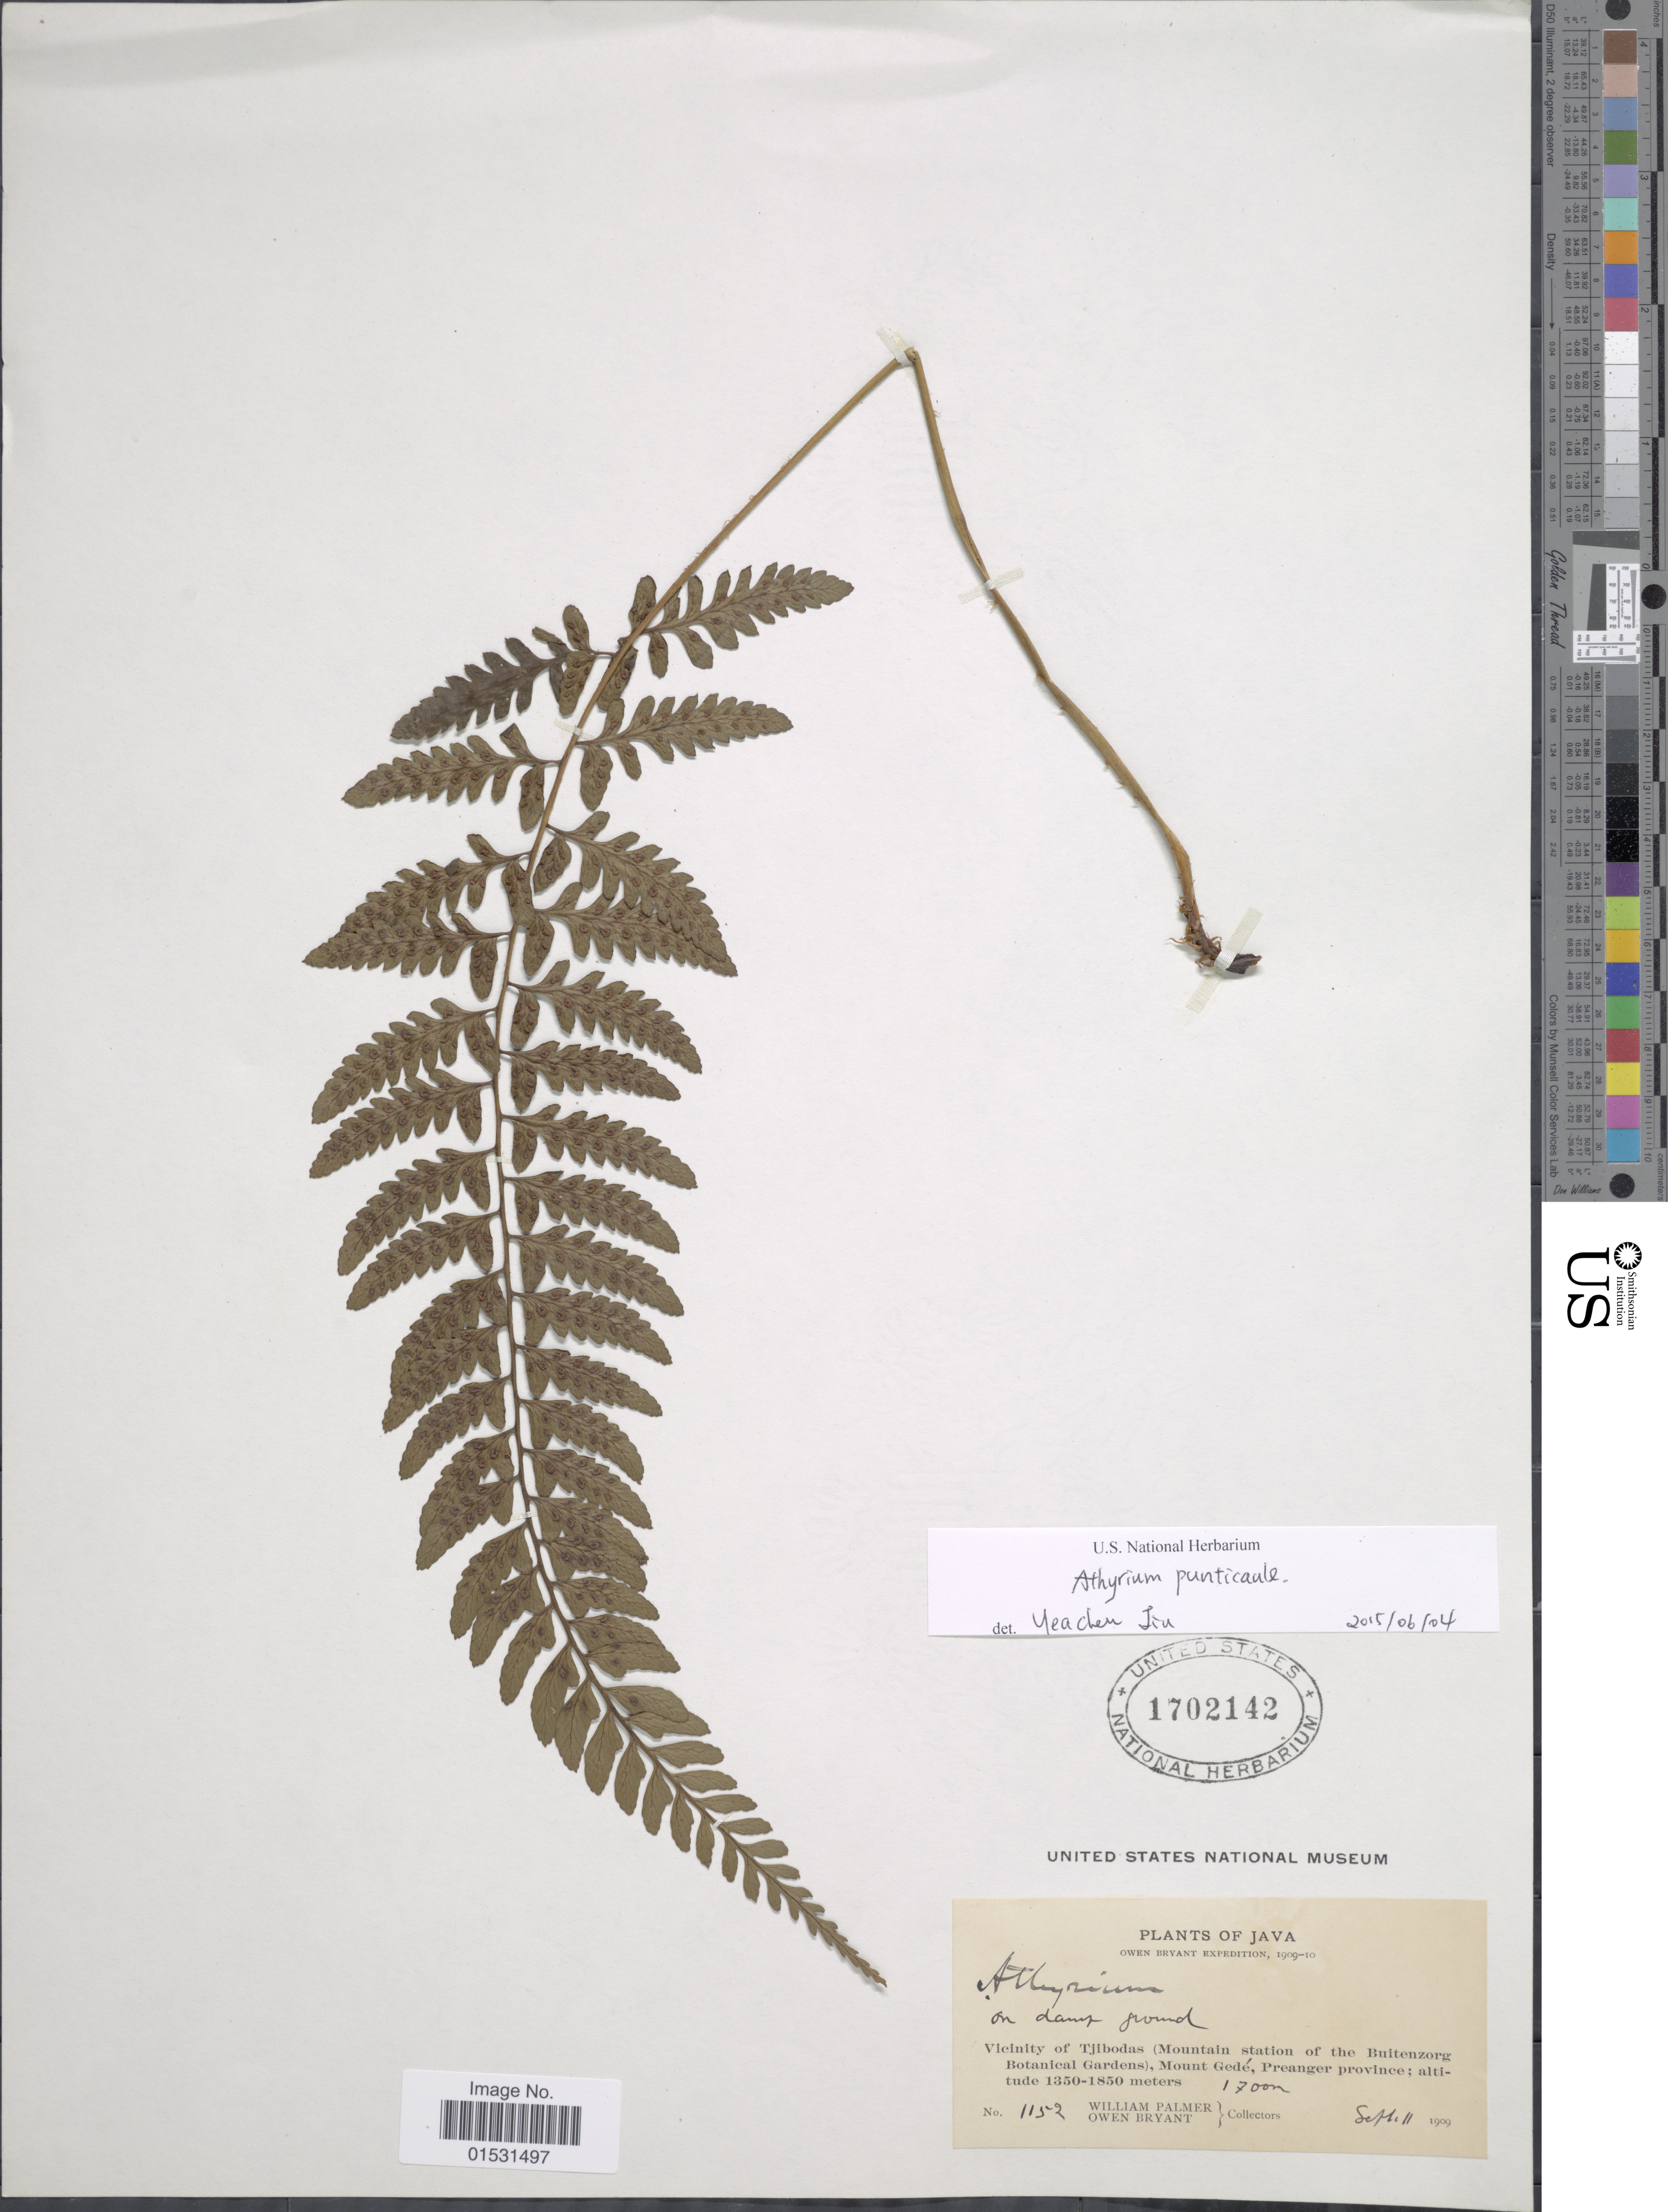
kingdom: Plantae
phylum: Tracheophyta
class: Polypodiopsida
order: Polypodiales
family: Athyriaceae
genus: Athyrium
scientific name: Athyrium puncticaule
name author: (Blume) T. Moore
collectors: W. Palmer & O. Bryant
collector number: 1152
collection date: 1909-09-11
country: Indonesia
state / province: Java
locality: Vicinity of Tjibodas (Mountain station of the Buitenzorg Botanical Gardens), Mount Gede, Preanger province.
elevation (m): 1700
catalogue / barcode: US 1702142